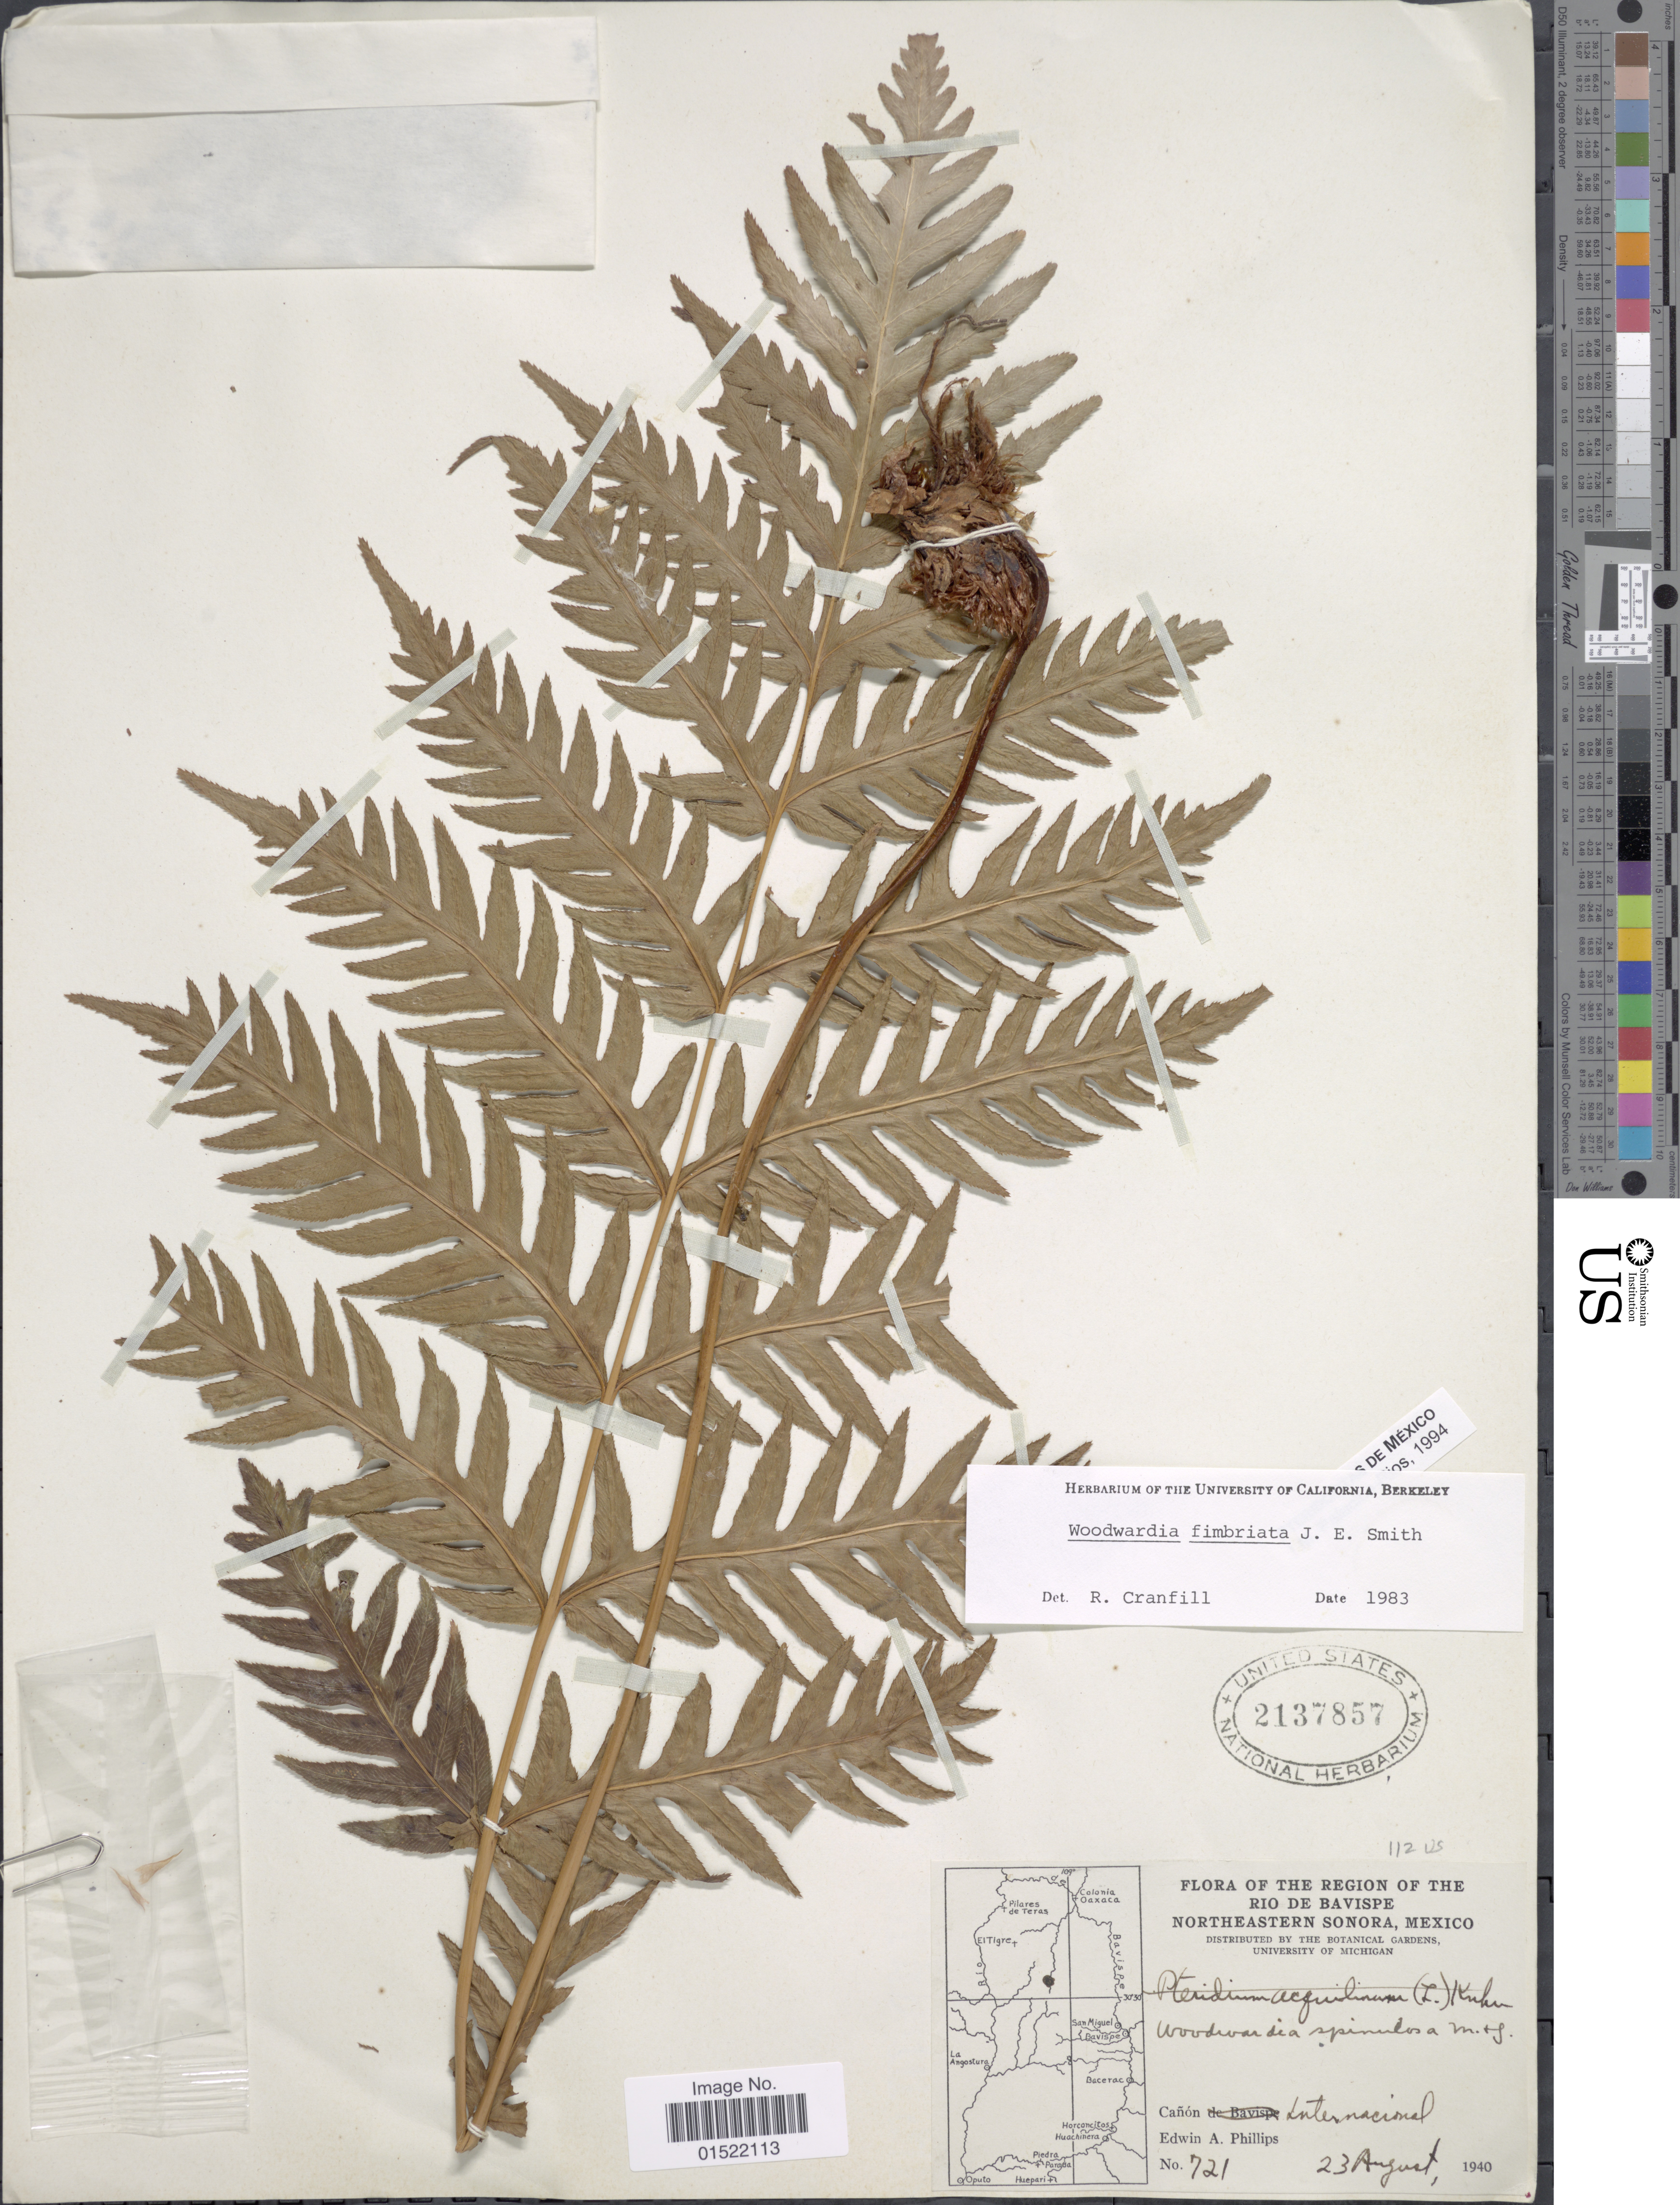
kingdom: Plantae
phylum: Tracheophyta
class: Polypodiopsida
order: Polypodiales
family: Blechnaceae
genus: Woodwardia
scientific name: Woodwardia fimbriata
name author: Sm.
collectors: E. Phillips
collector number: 721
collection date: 1940-08-23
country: Mexico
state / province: Sonora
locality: Region of the Rio de Bavispe, Norteastern Sonora, Canon Internacional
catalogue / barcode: US 2137857